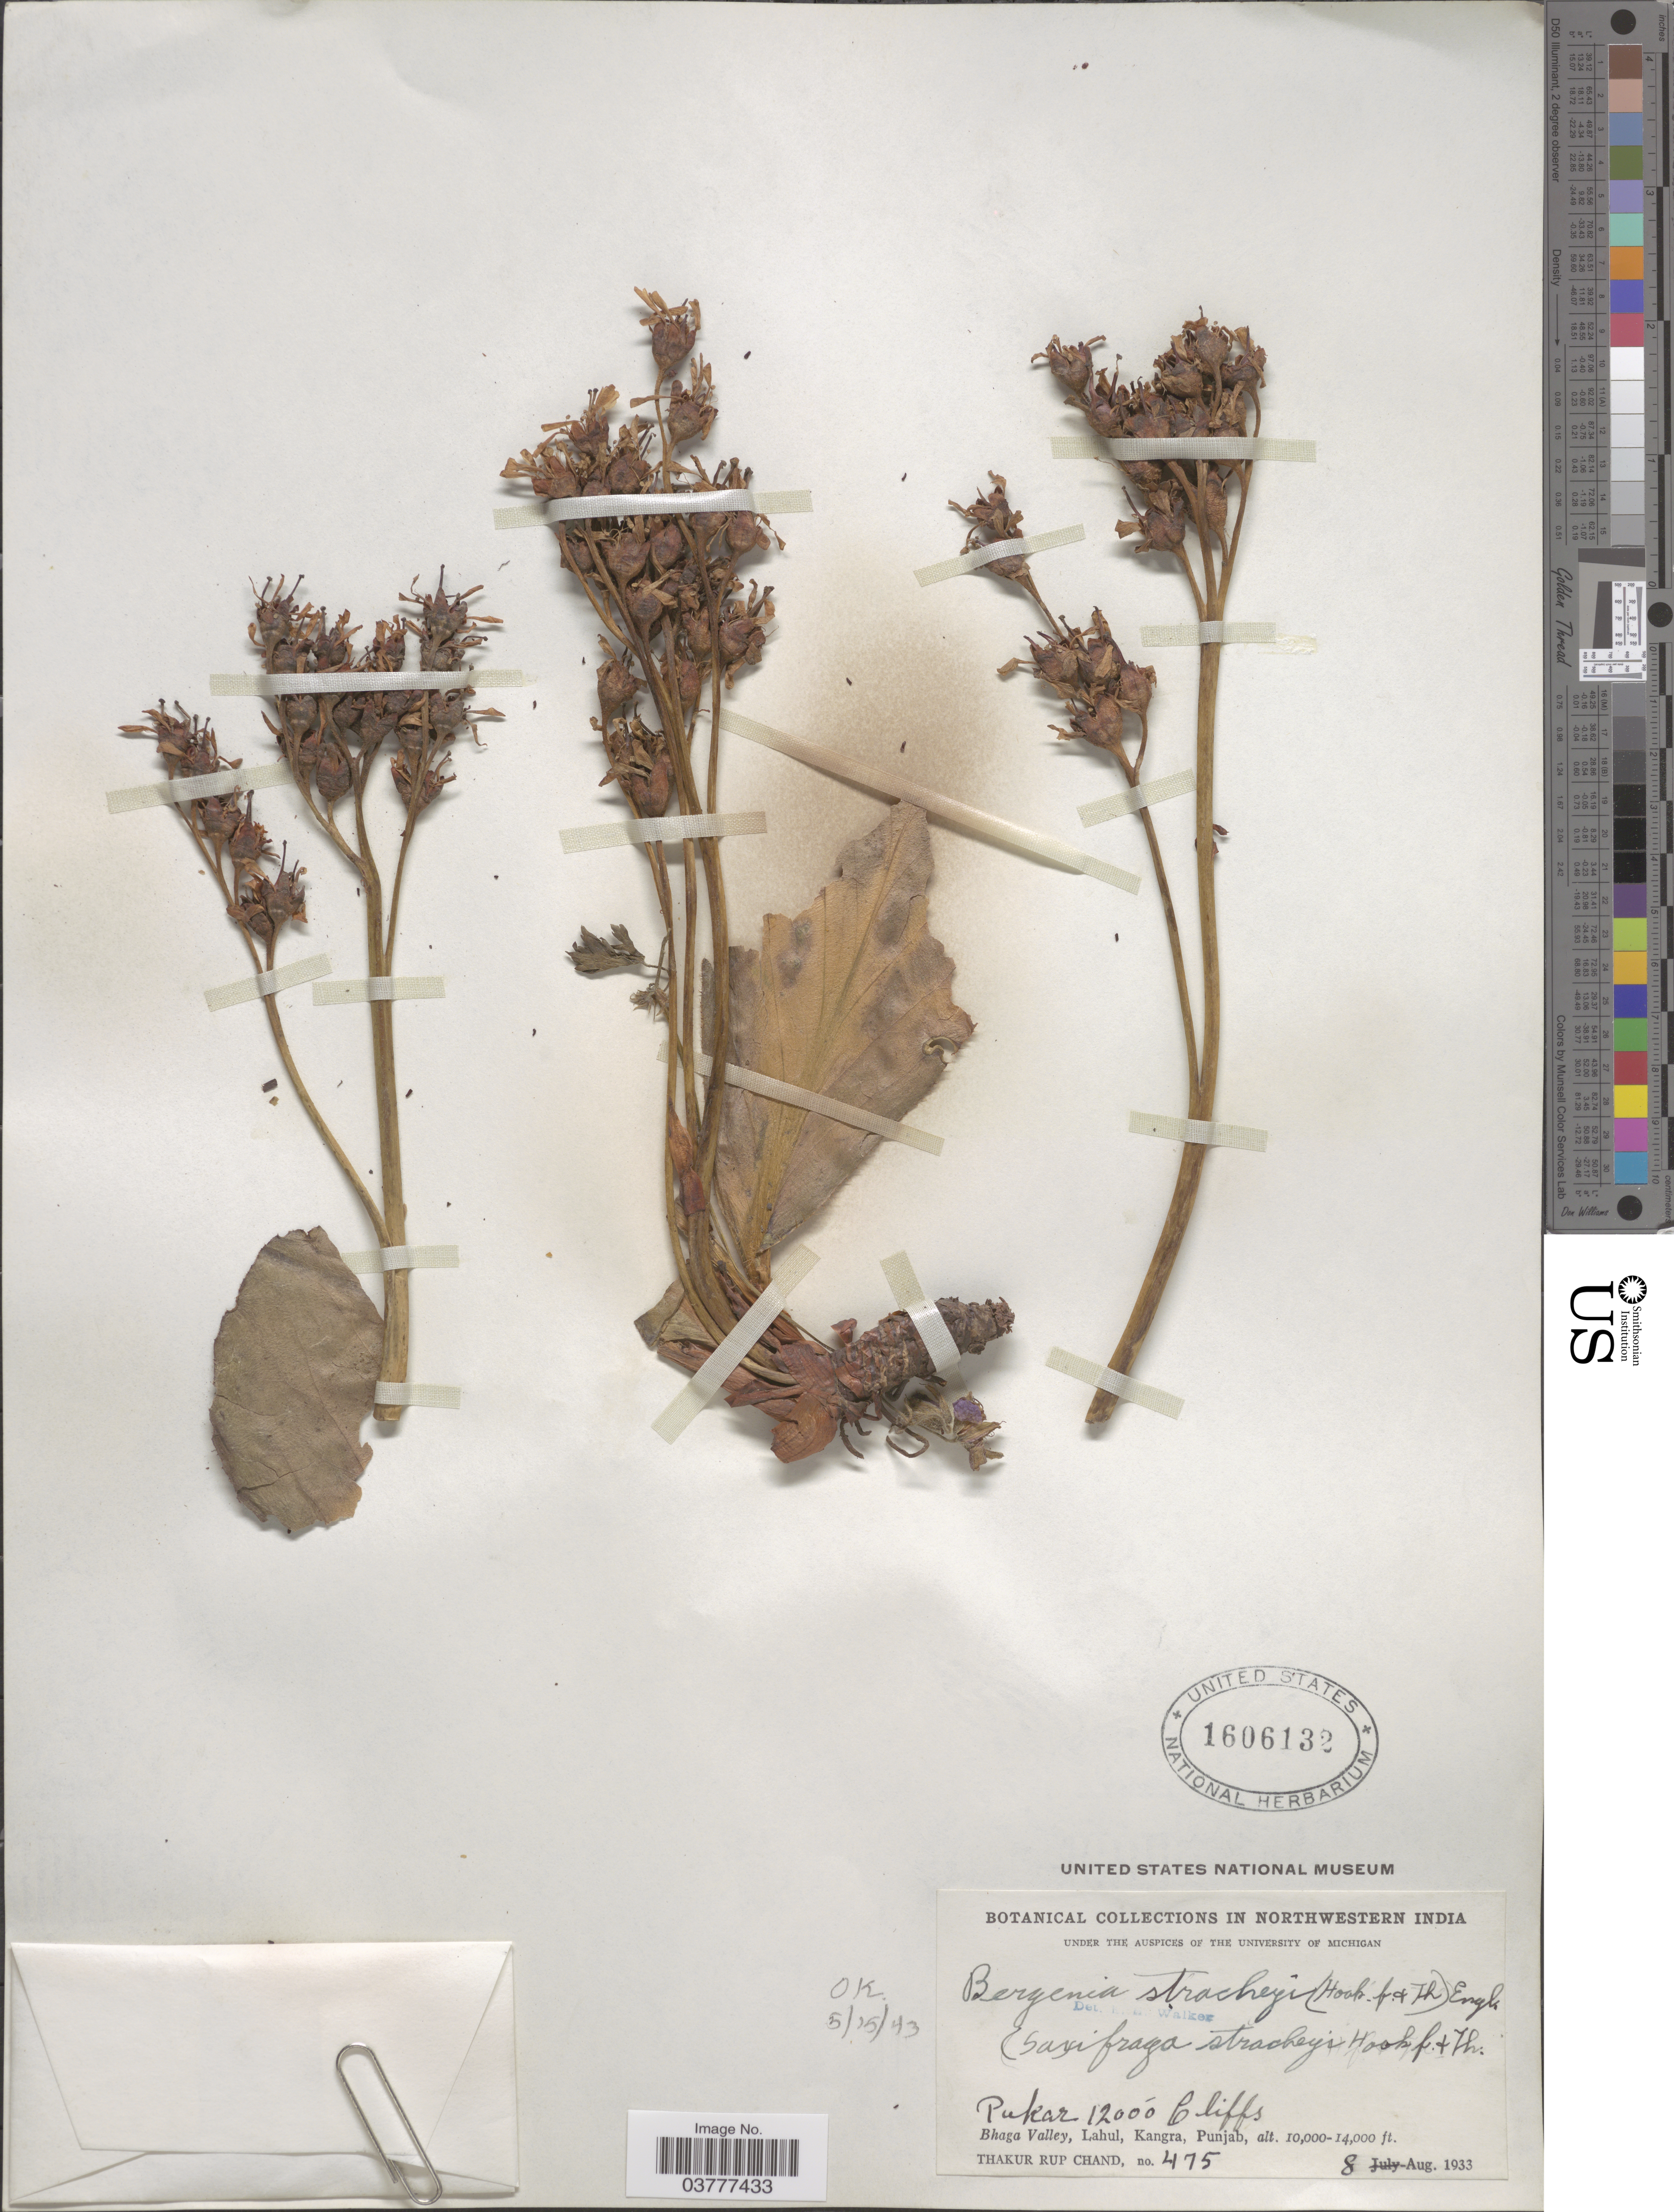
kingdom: Plantae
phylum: Tracheophyta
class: Magnoliopsida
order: Saxifragales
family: Saxifragaceae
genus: Bergenia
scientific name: Bergenia stracheyi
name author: (Hook. f. & Thomson) Engl.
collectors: T. R. Chand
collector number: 475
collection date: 1933-08-08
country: India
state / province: Punjab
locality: Northwestern India, Pukar, Bhaga Valley, Lahul, Kangra.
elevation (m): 3658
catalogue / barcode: US 1606132